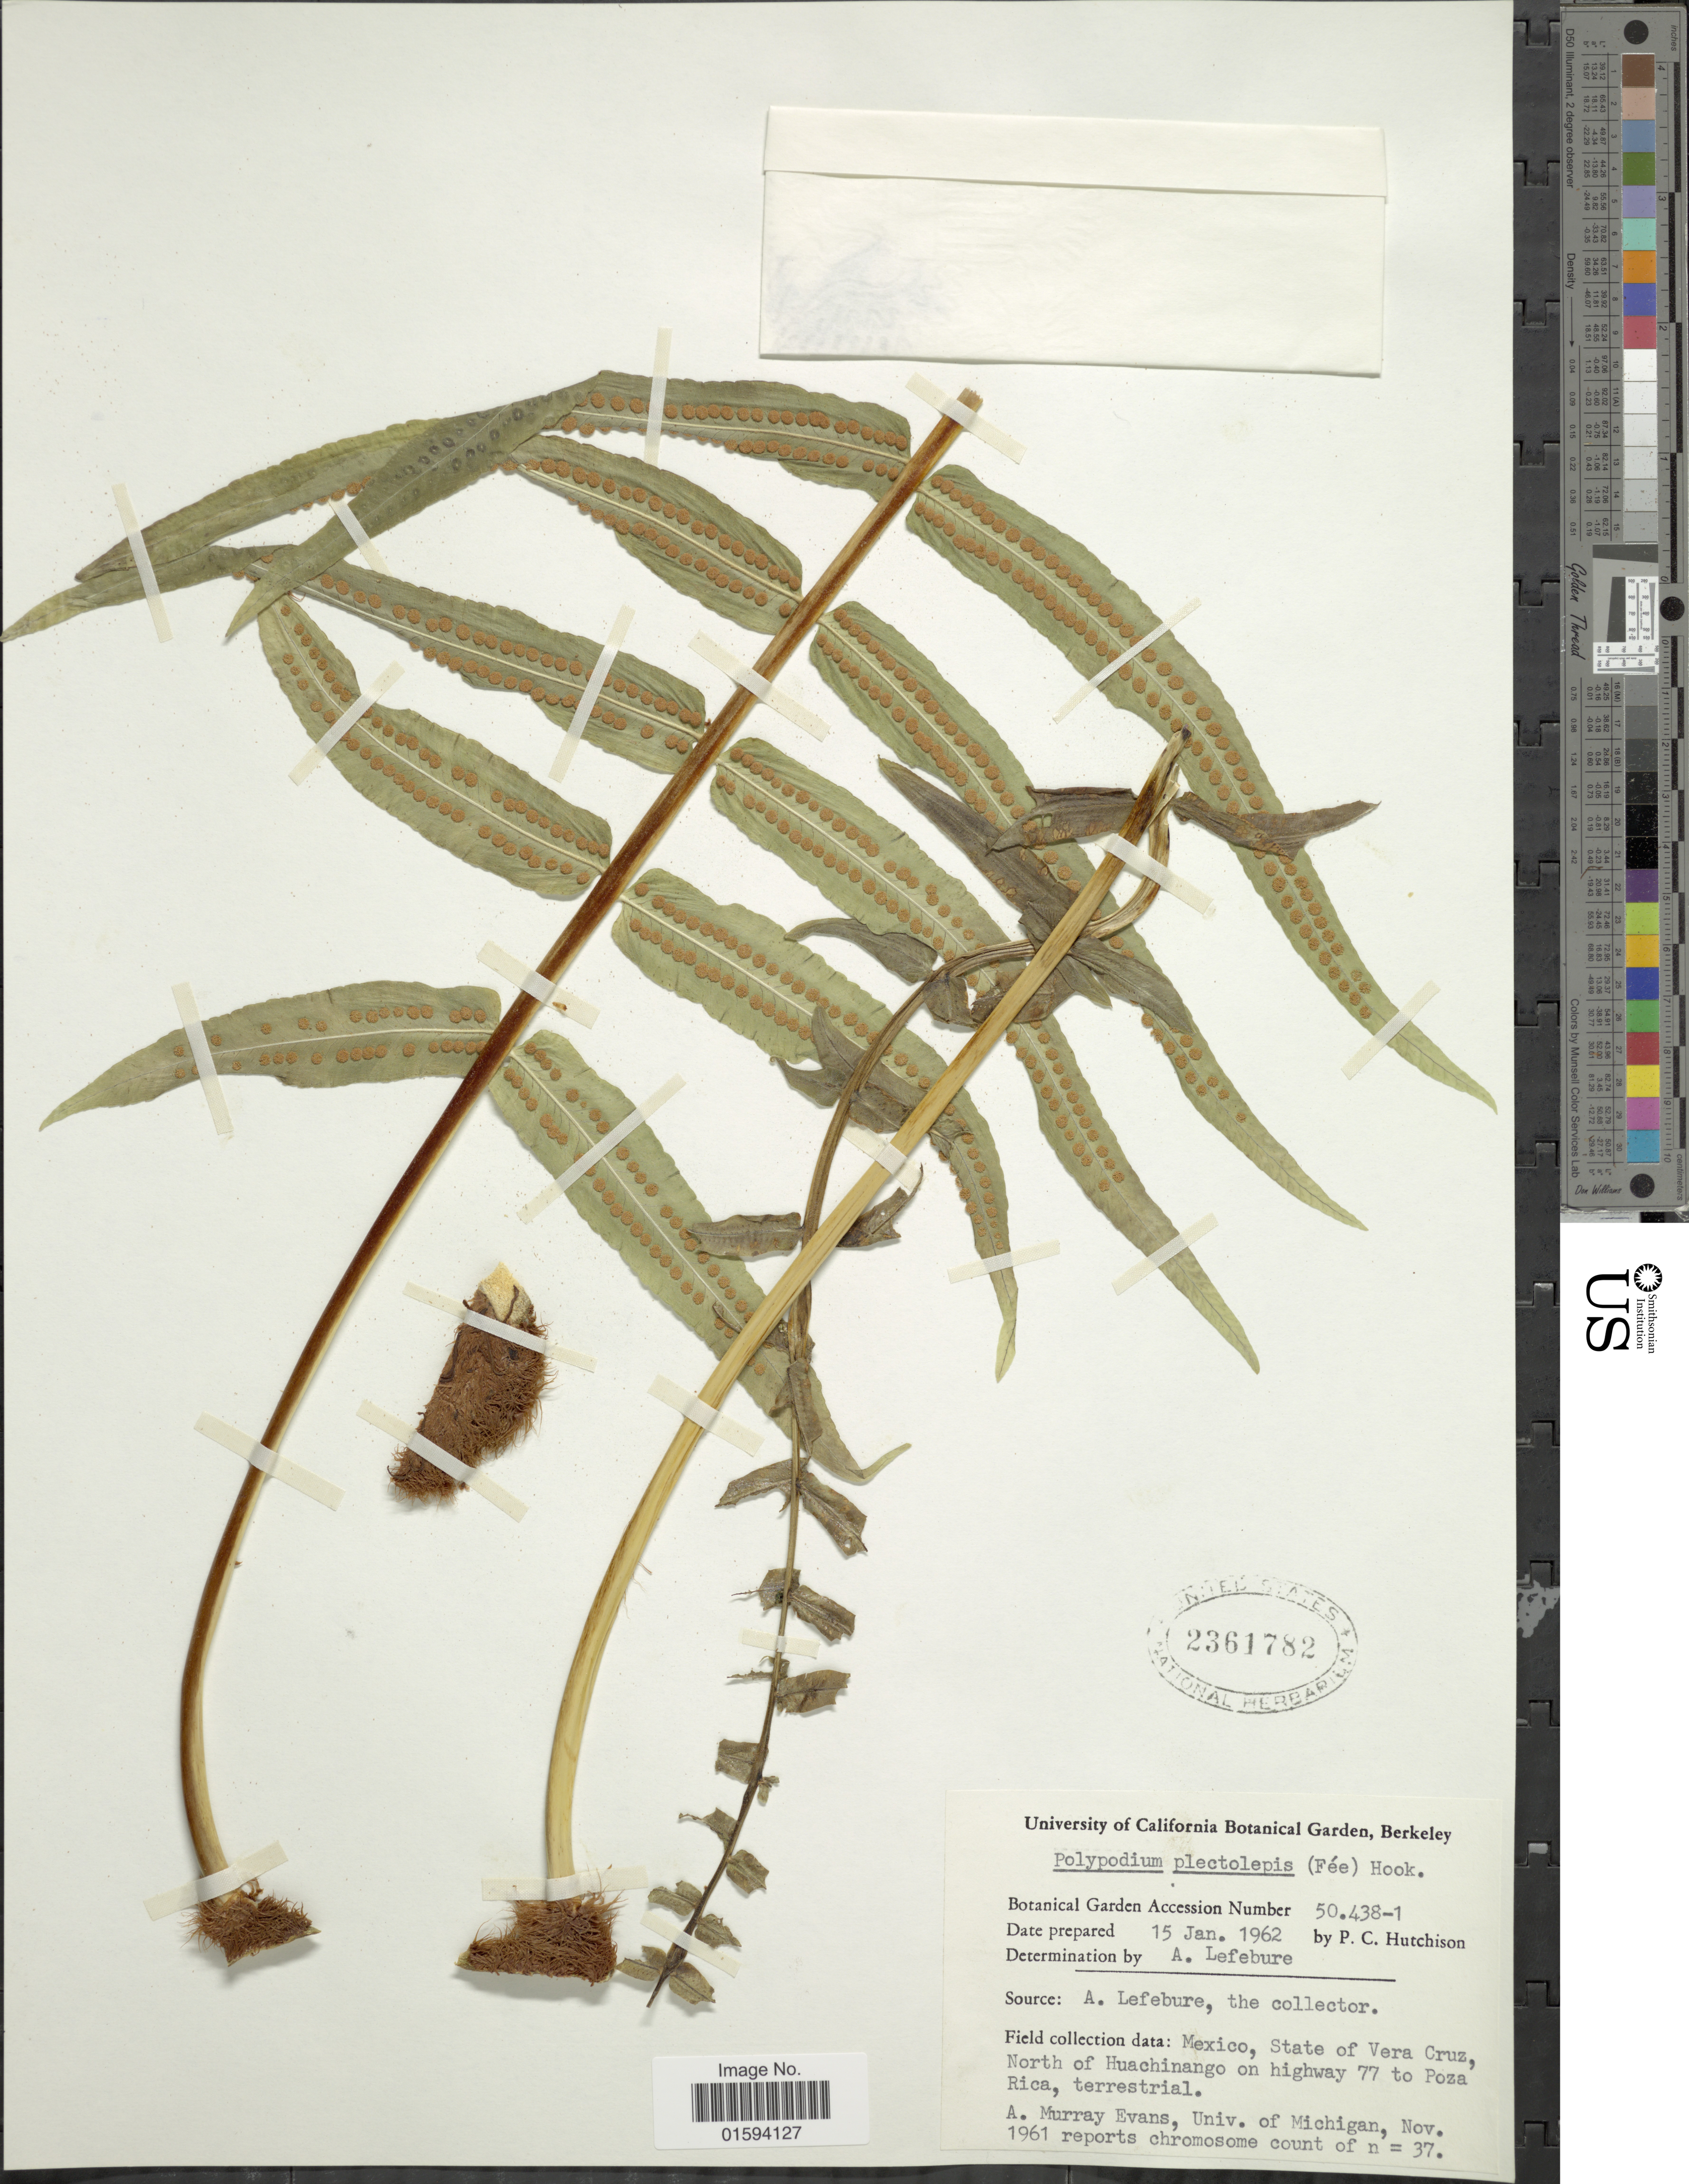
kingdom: Plantae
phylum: Tracheophyta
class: Polypodiopsida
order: Polypodiales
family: Polypodiaceae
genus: Polypodium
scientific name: Polypodium plectolepis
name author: (Fée) Hook.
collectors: P. C. Hutchison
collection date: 1962-01-15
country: United States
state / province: California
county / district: Alameda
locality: University of California Botanical Garden, Berkeley, Botanical Garden Accession Number 50.438-1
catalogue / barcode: US 2361782